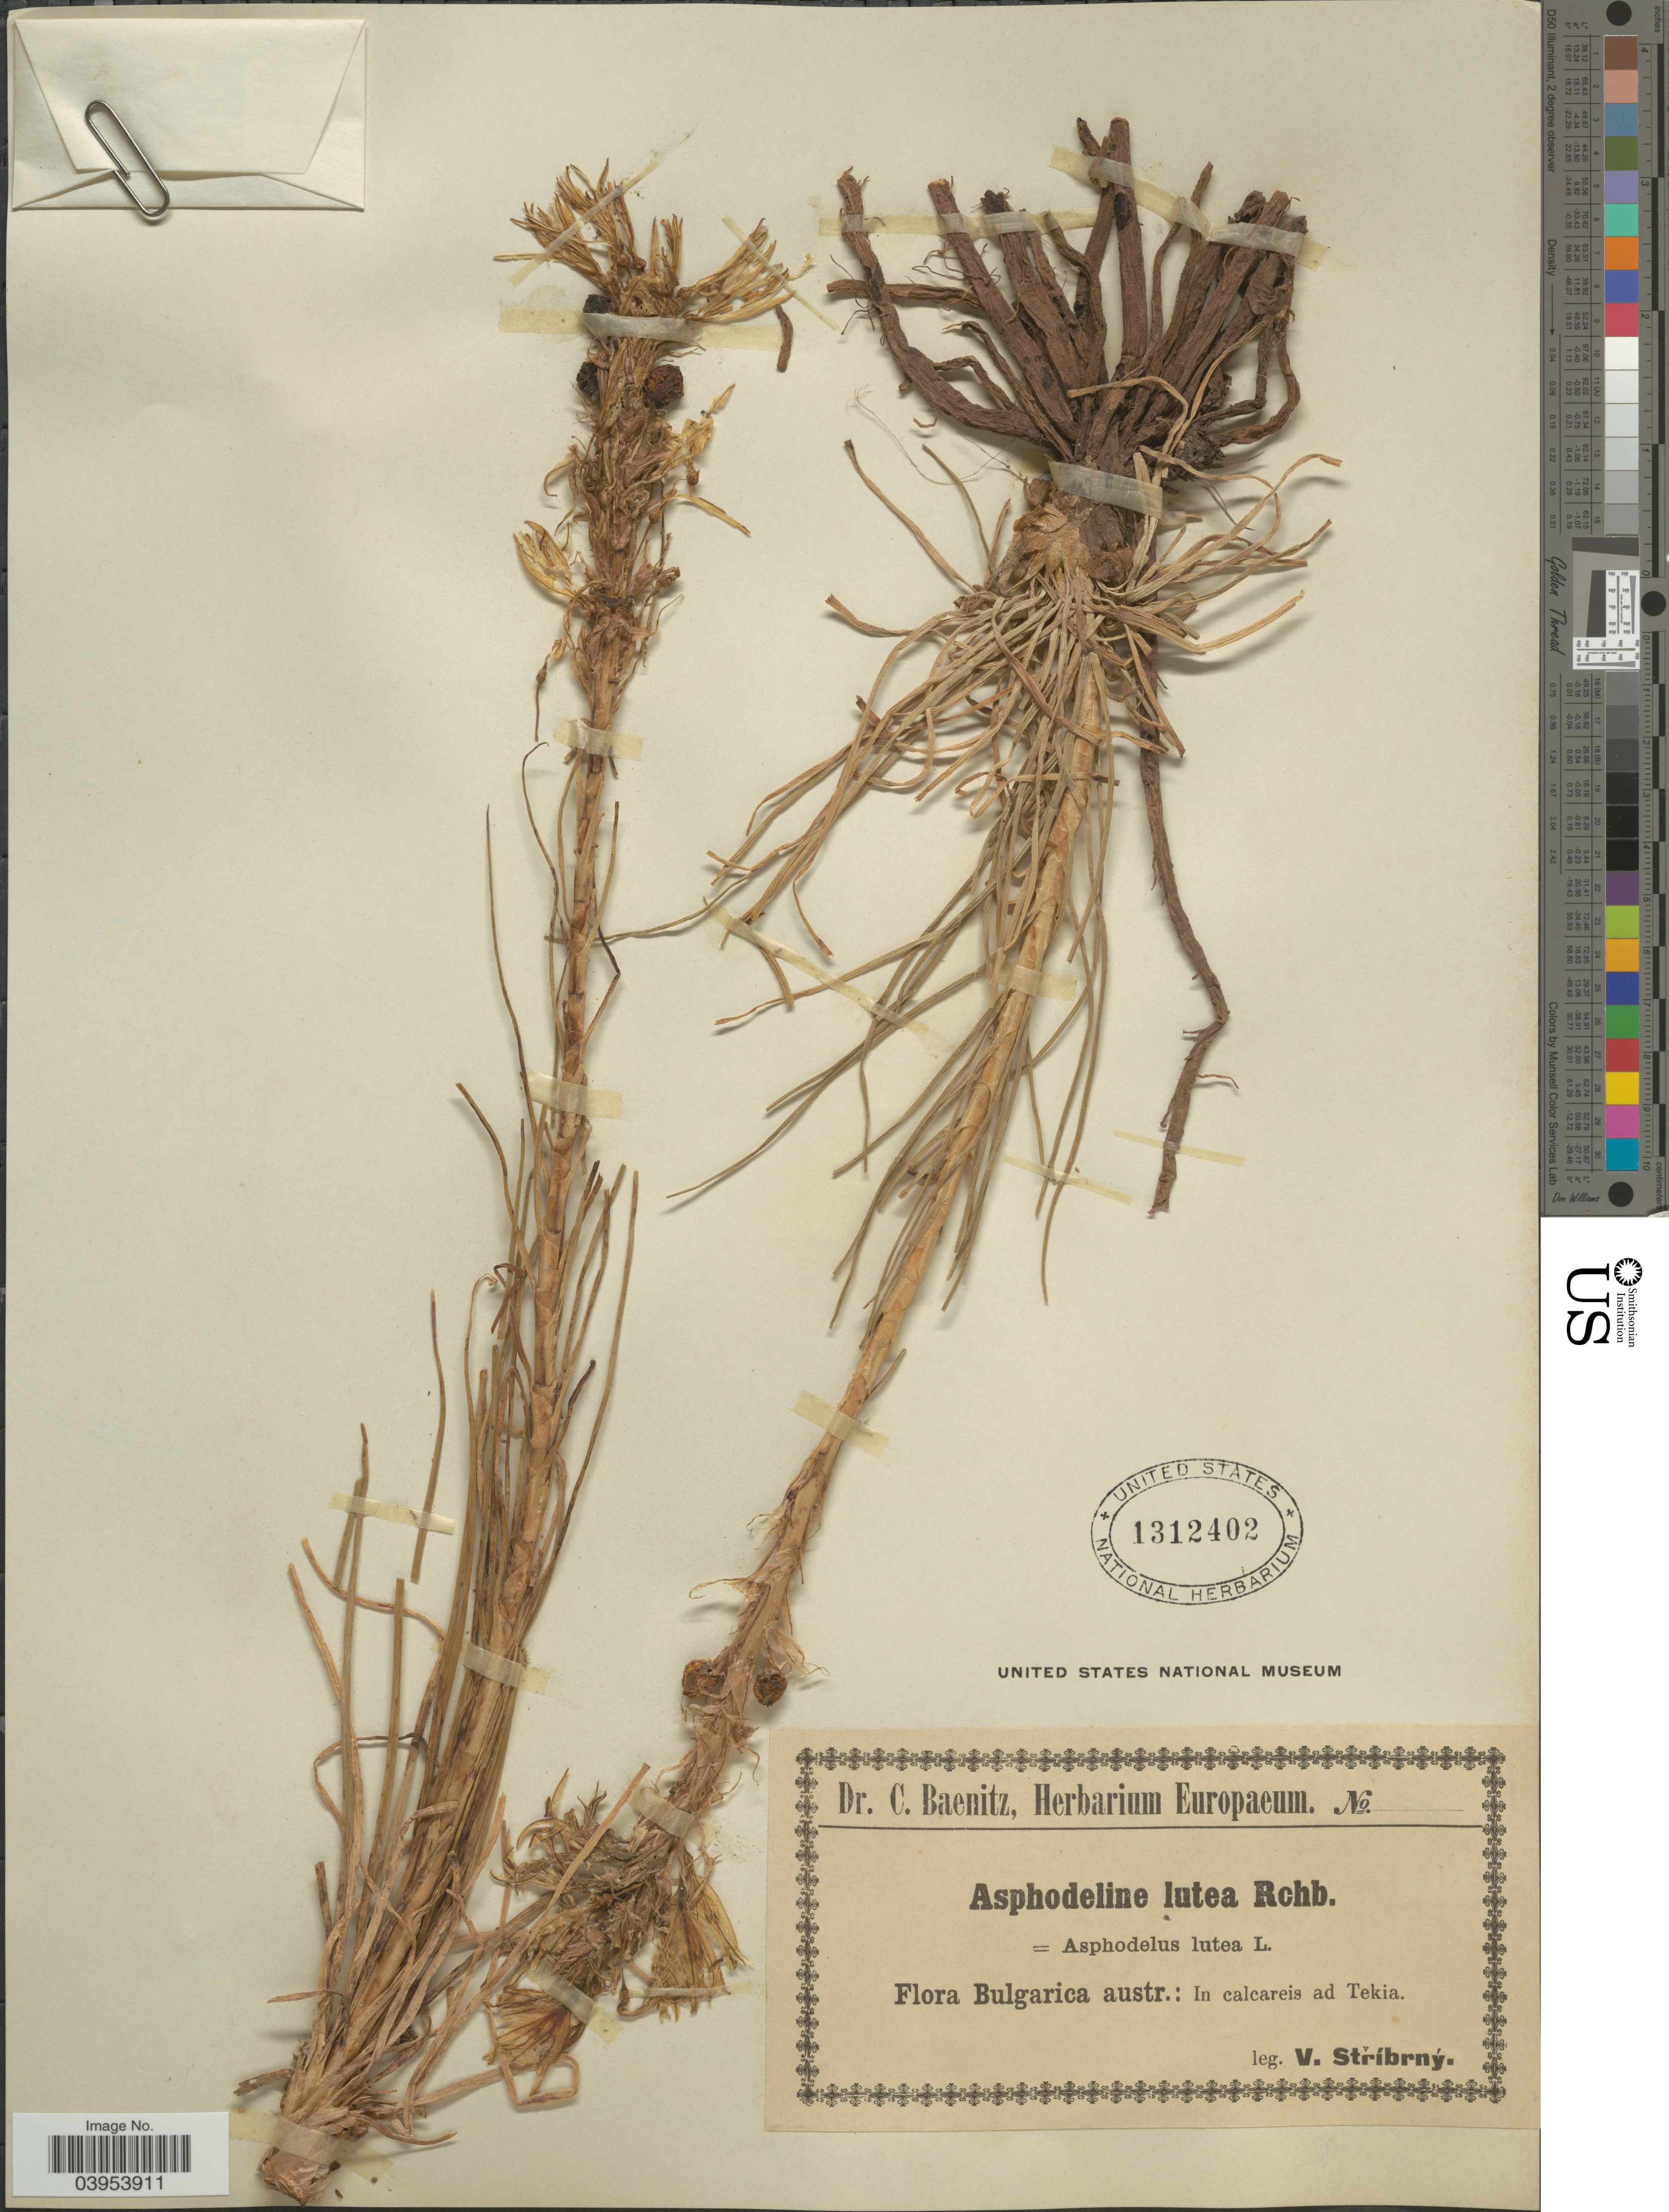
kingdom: Plantae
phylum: Tracheophyta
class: Liliopsida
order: Asparagales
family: Asphodelaceae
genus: Asphodeline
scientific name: Asphodeline lutea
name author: Rchb.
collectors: V. Stribrny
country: Bulgaria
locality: Bulgarica austr.: In calcareis ad Tekia.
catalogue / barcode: US 1312402